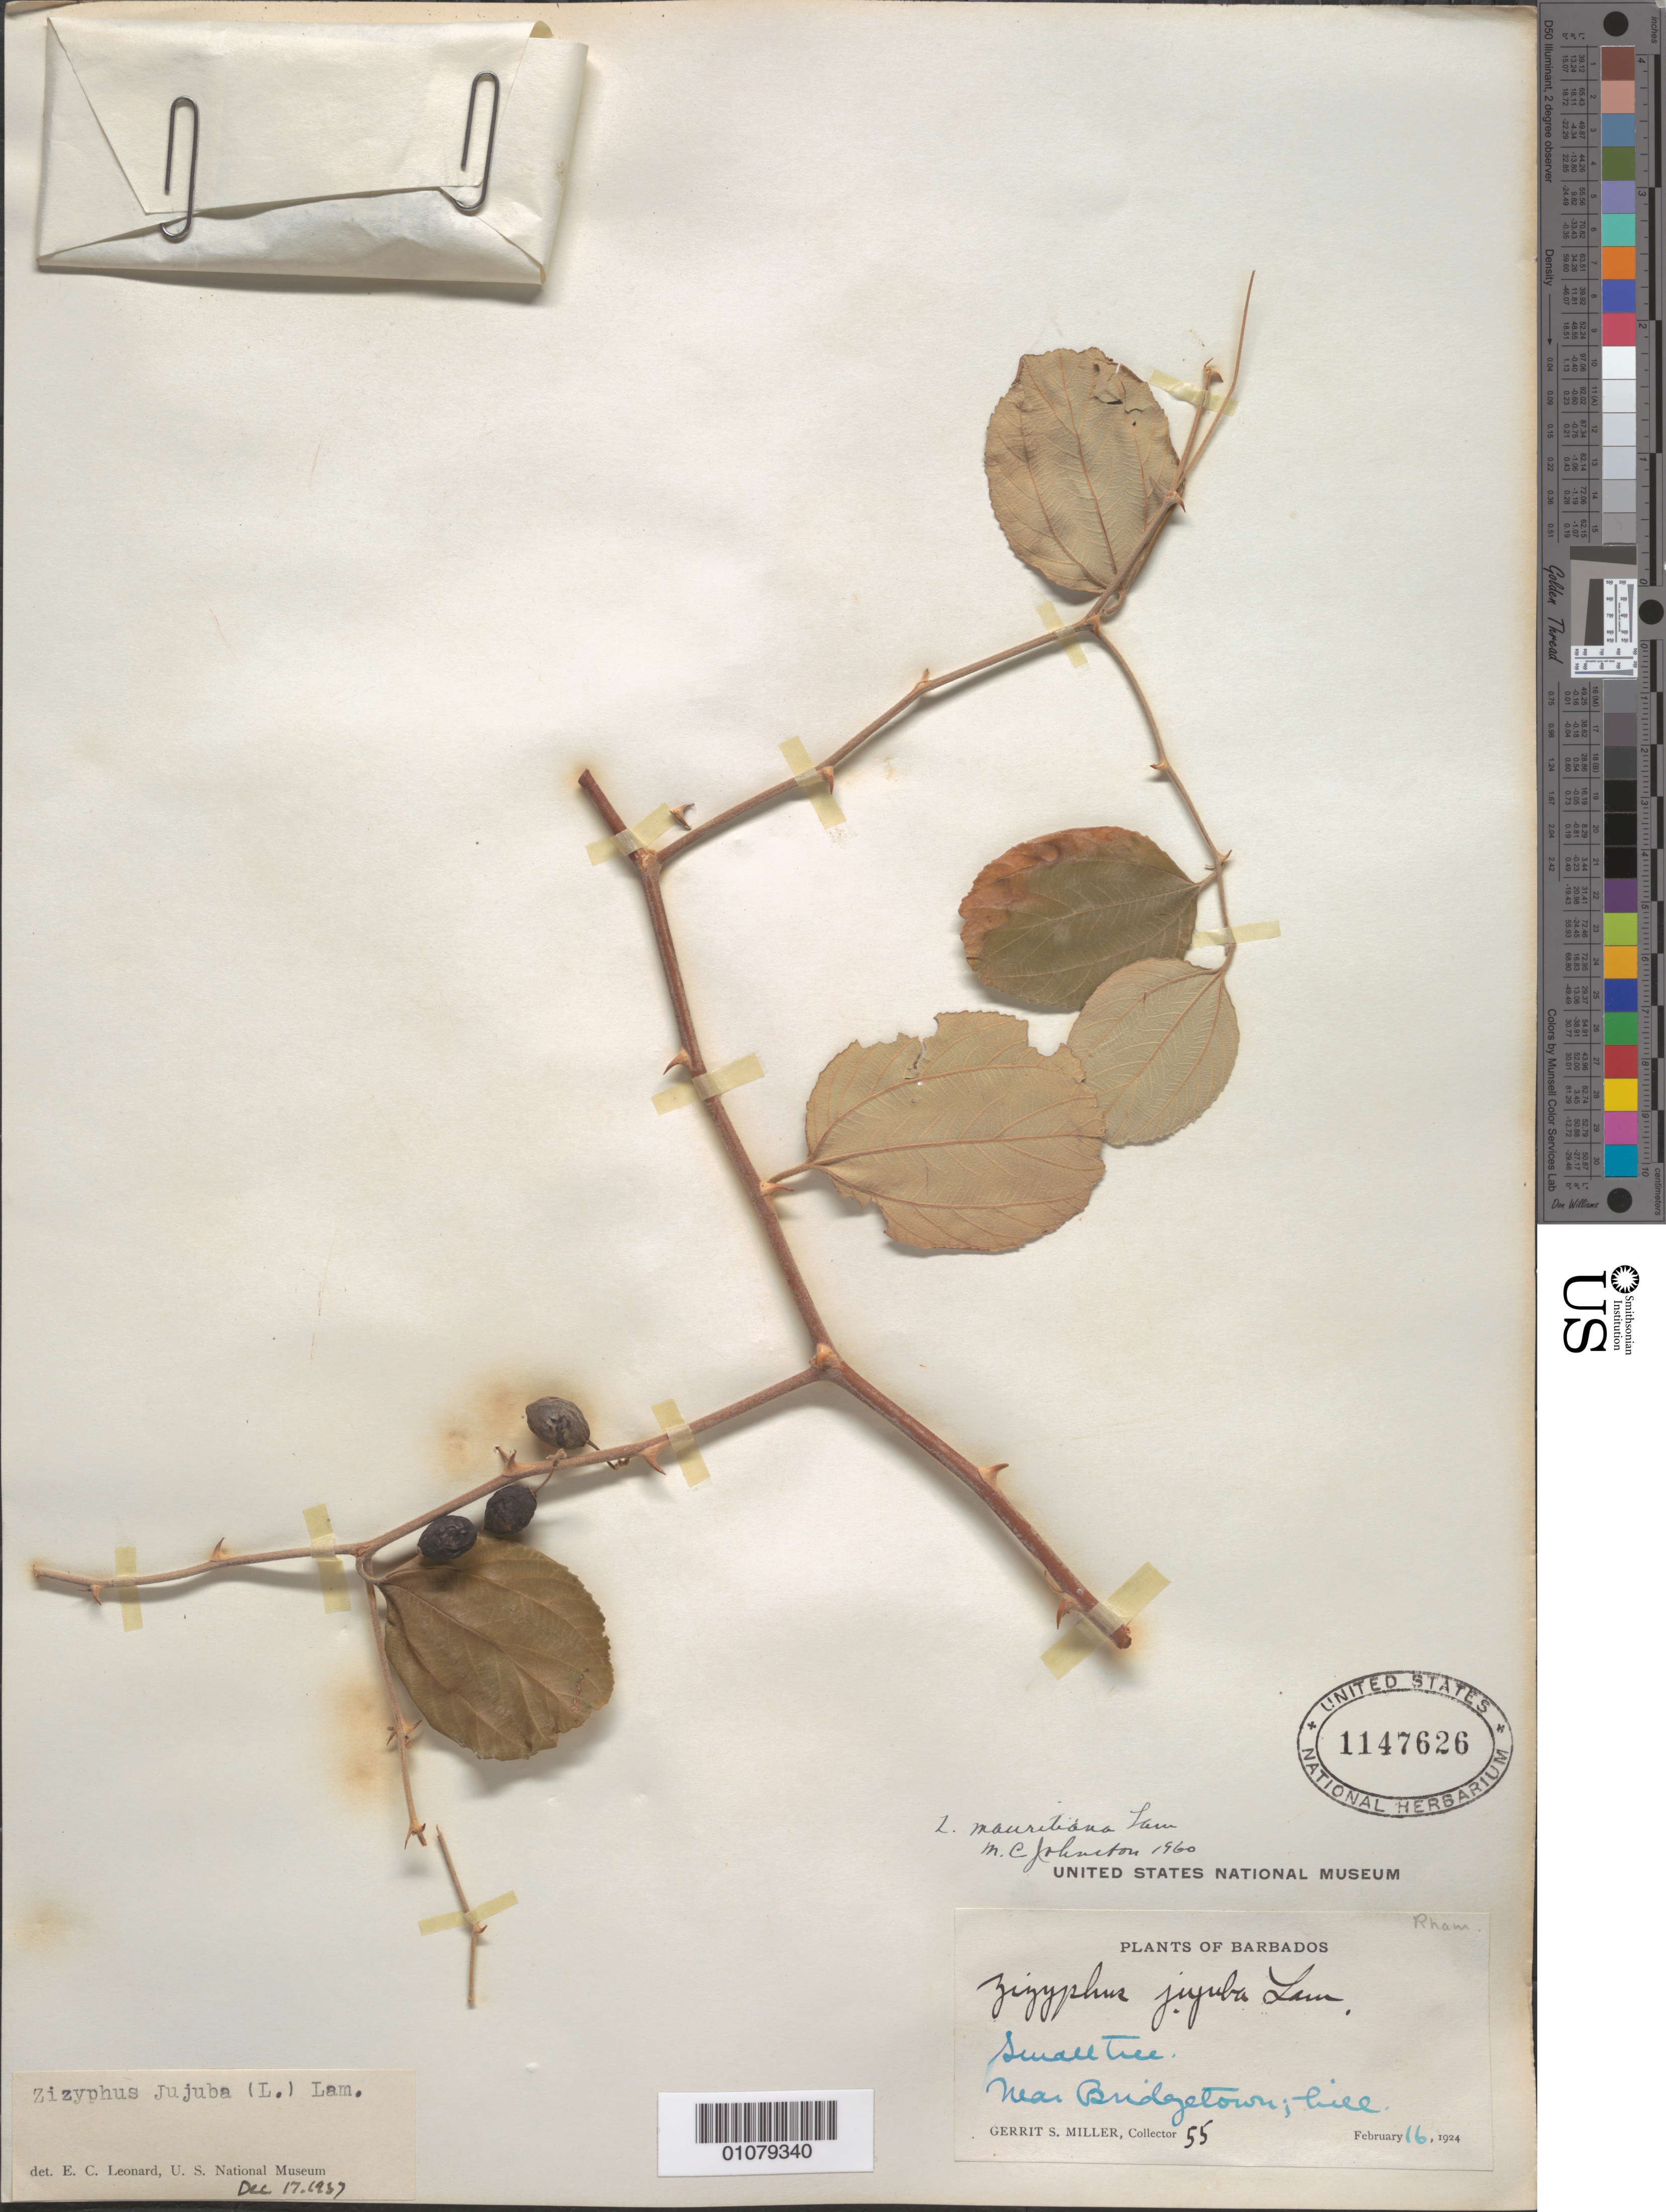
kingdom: Plantae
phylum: Tracheophyta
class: Magnoliopsida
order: Rosales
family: Rhamnaceae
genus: Ziziphus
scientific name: Ziziphus mauritiana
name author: Lam.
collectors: G. S. Miller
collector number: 55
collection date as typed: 16 Feb 1924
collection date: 1924-02-16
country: Barbados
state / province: Saint Michael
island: Barbados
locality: Near Bridgetown, hill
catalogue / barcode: US 1147626